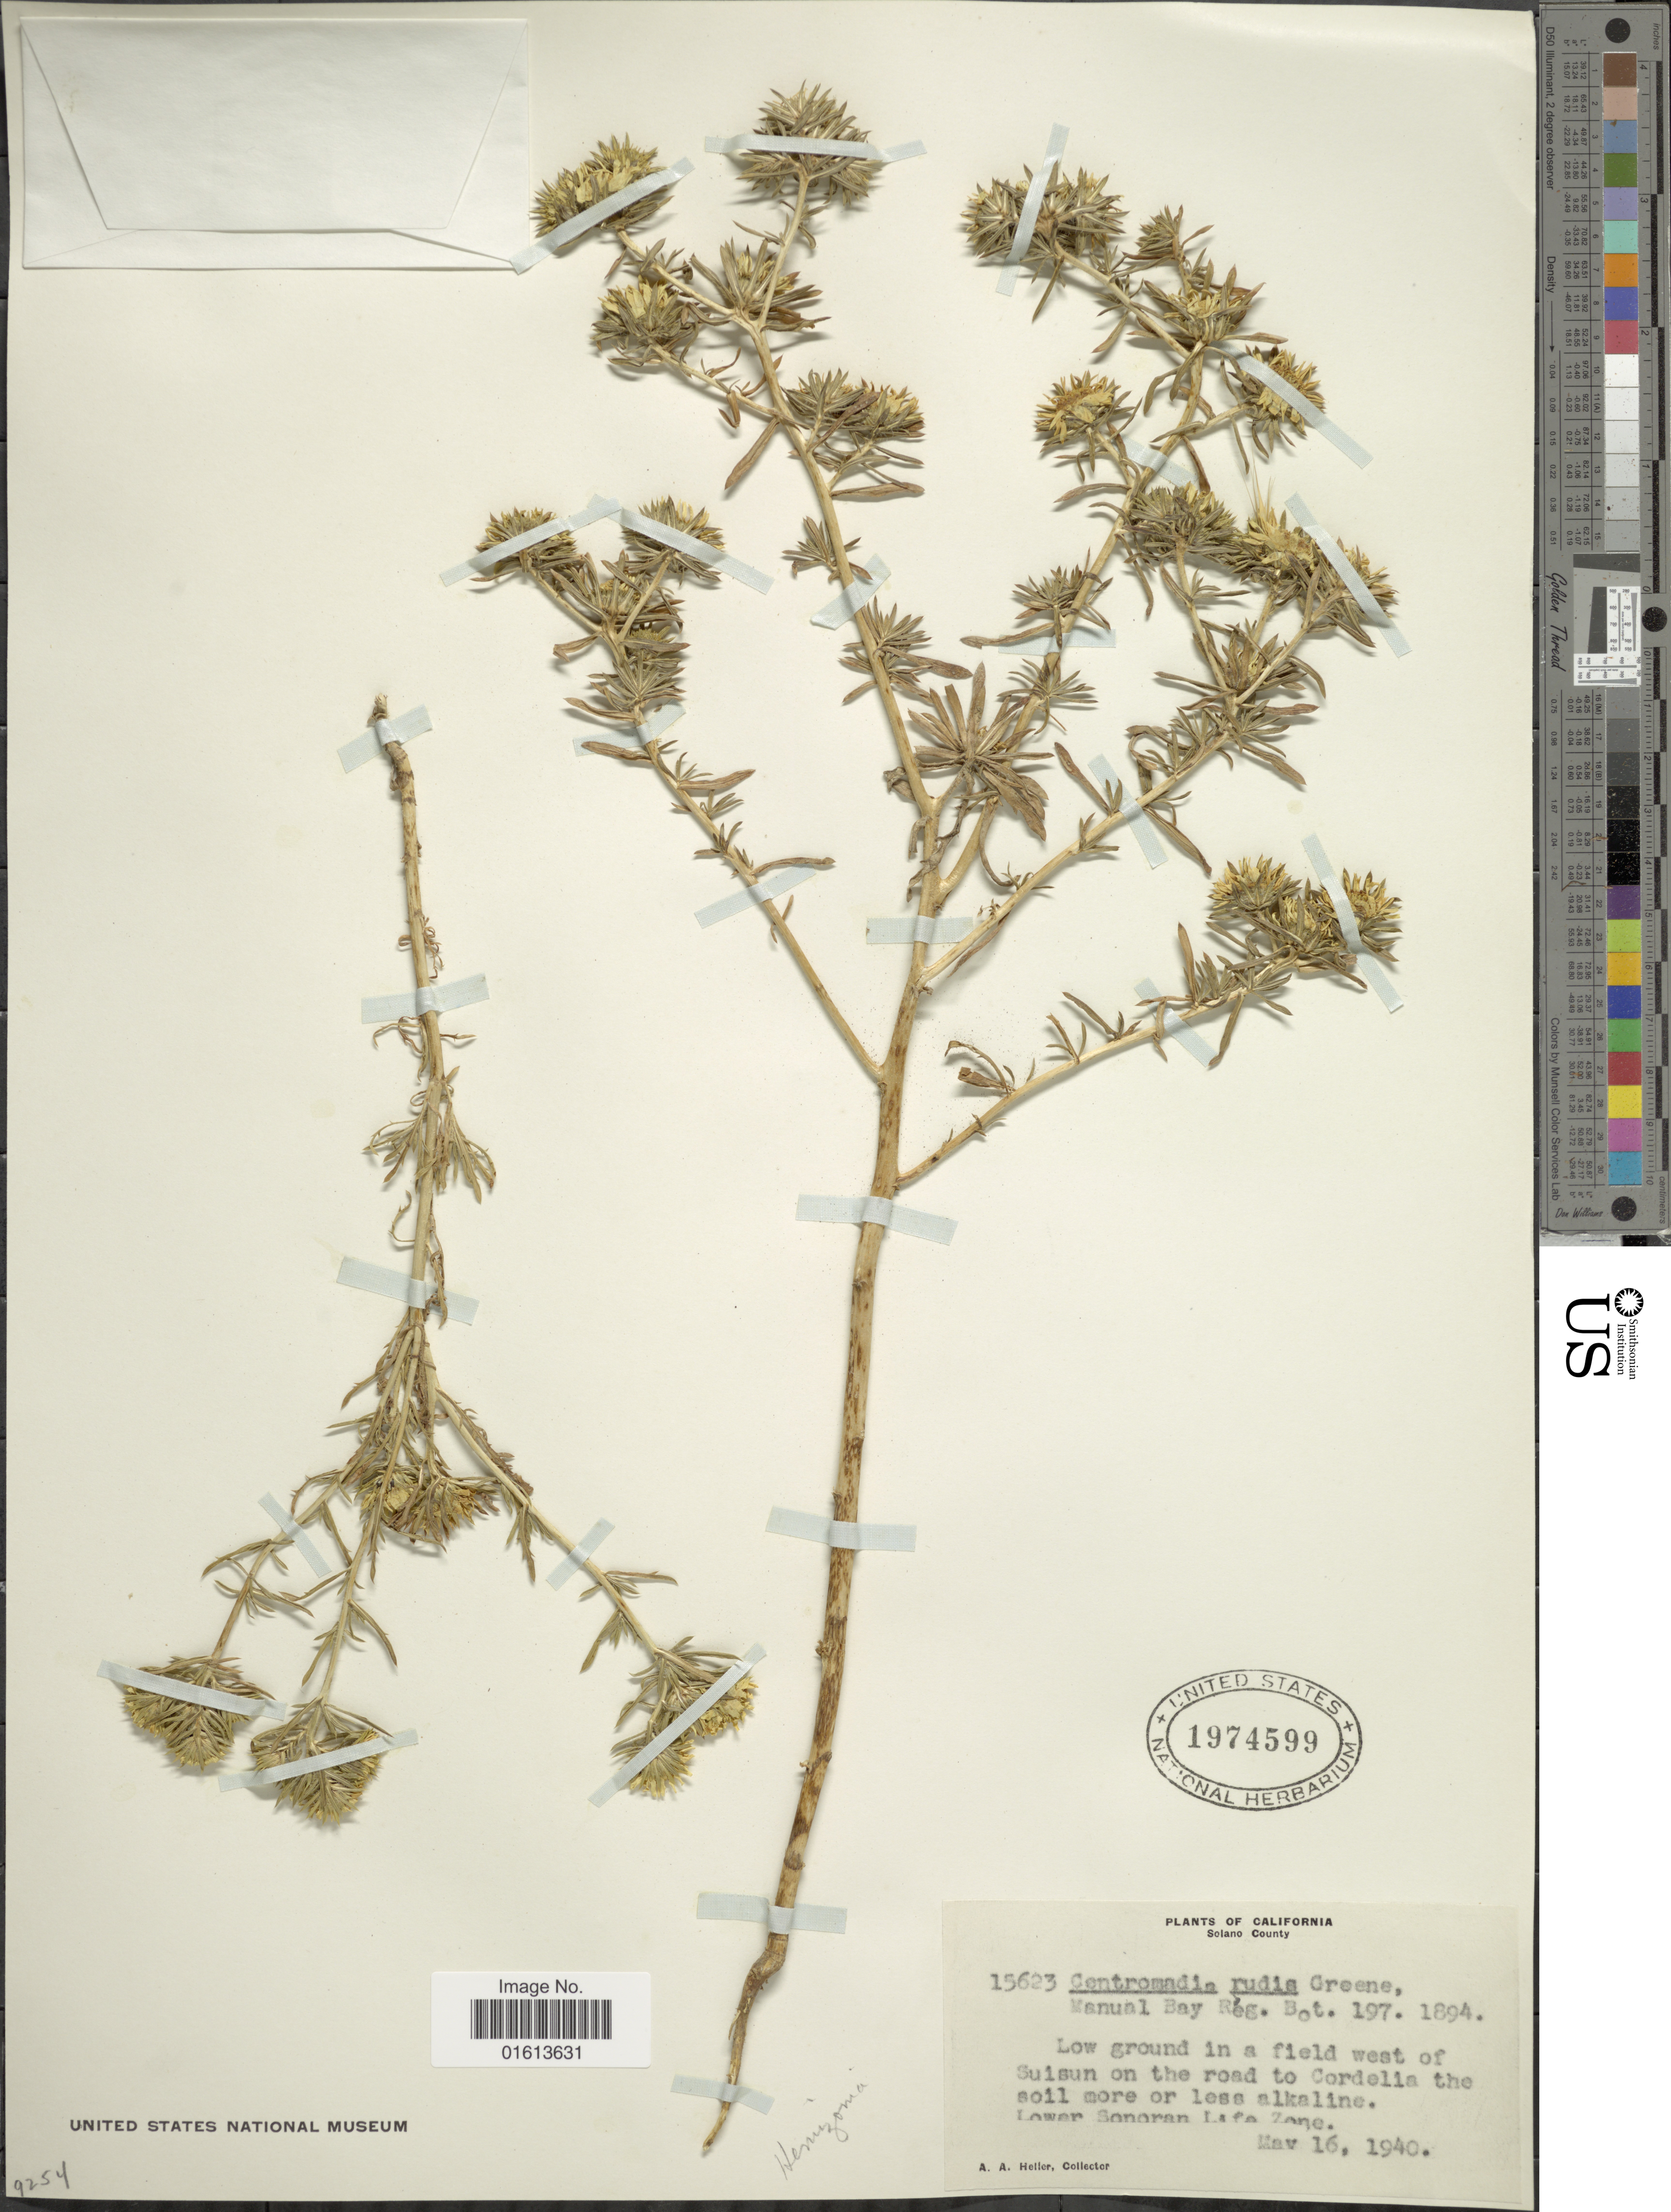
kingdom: Plantae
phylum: Tracheophyta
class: Magnoliopsida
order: Asterales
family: Asteraceae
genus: Hemizonia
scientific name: Hemizonia parryi subsp. rudis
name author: (Greene) D.D. Keck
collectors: A. A. Heller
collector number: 15623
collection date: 1940-05-16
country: United States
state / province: California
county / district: Solano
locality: California. Solano County. Suisun on the road to Cordelia the soul more or less alkaline. Lower Sonoran Life Zone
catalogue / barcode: US 1974599